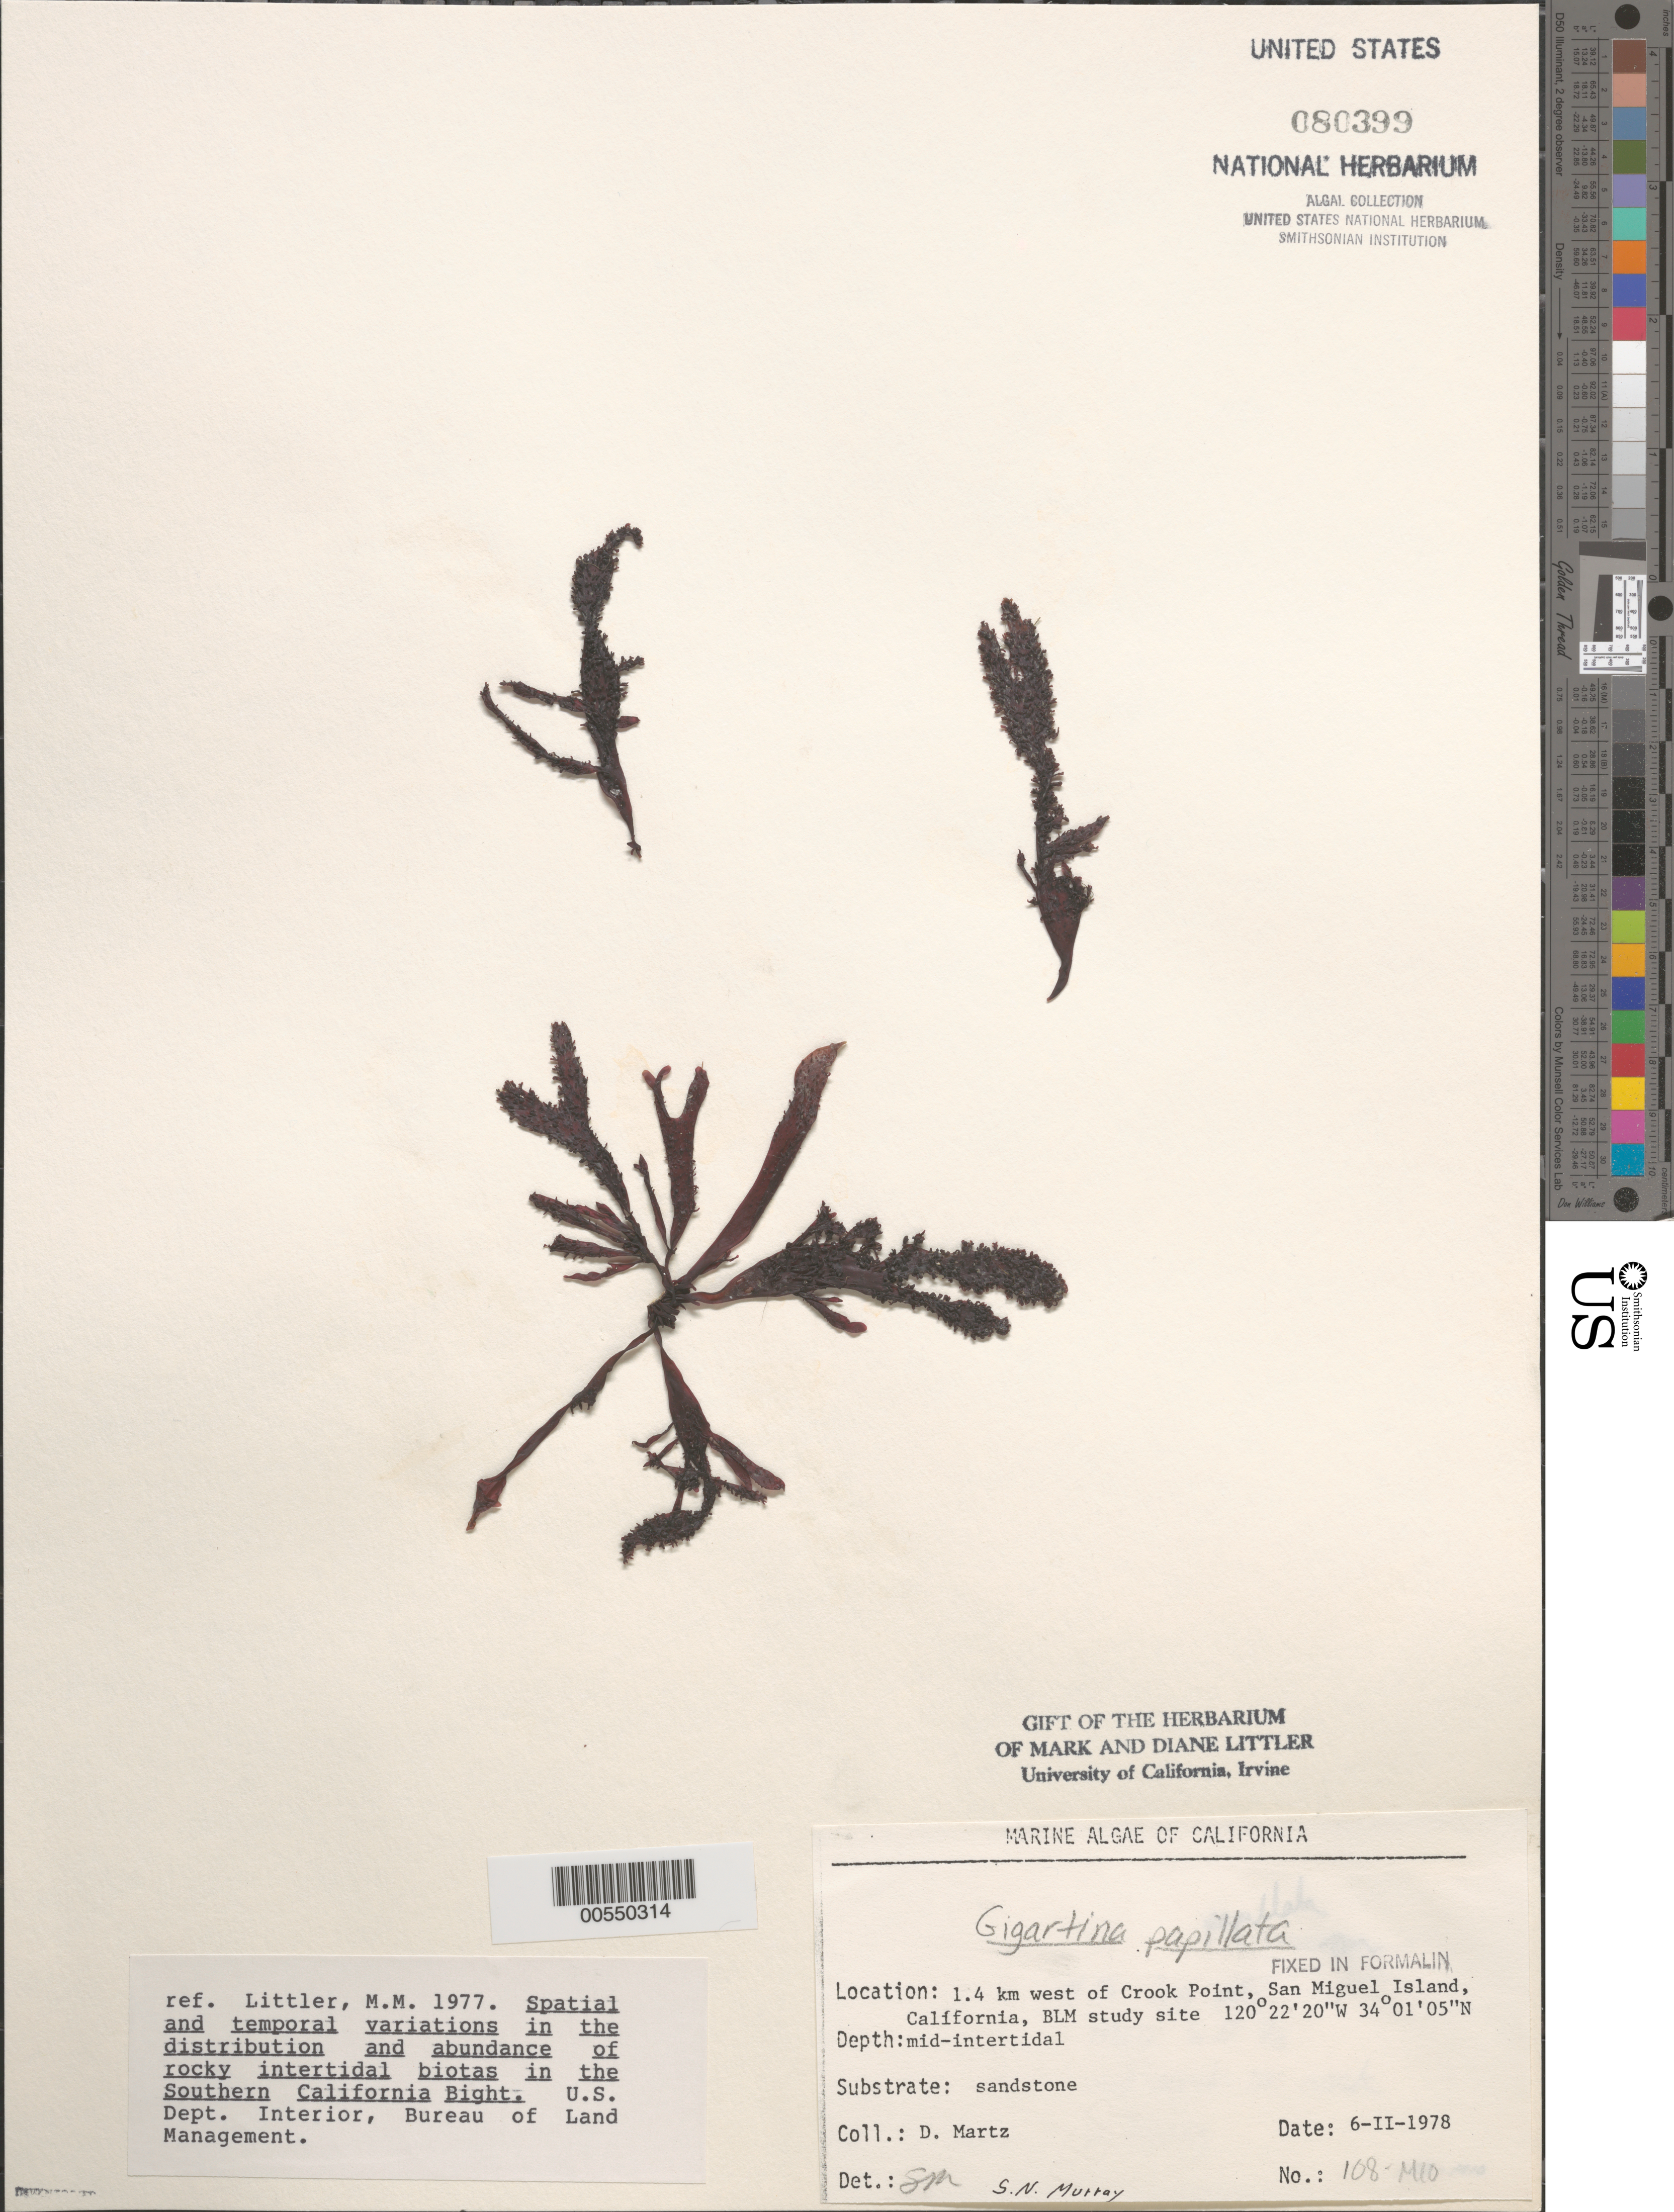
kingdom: Plantae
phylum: Rhodophyta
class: Florideophyceae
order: Gigartinales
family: Phyllophoraceae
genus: Mastocarpus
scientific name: Mastocarpus papillatus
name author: (C. Agardh) Kütz.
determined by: Algae name updating Project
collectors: D. Martz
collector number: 108-mio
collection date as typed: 06 Feb 1978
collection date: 1978-02-06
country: United States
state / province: California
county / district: Santa Barbara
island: San Miguel Island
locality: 1.4 km north of Crook Point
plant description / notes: BLM-SOCALBIGHT Rocky Intertidal Survey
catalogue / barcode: US 80399